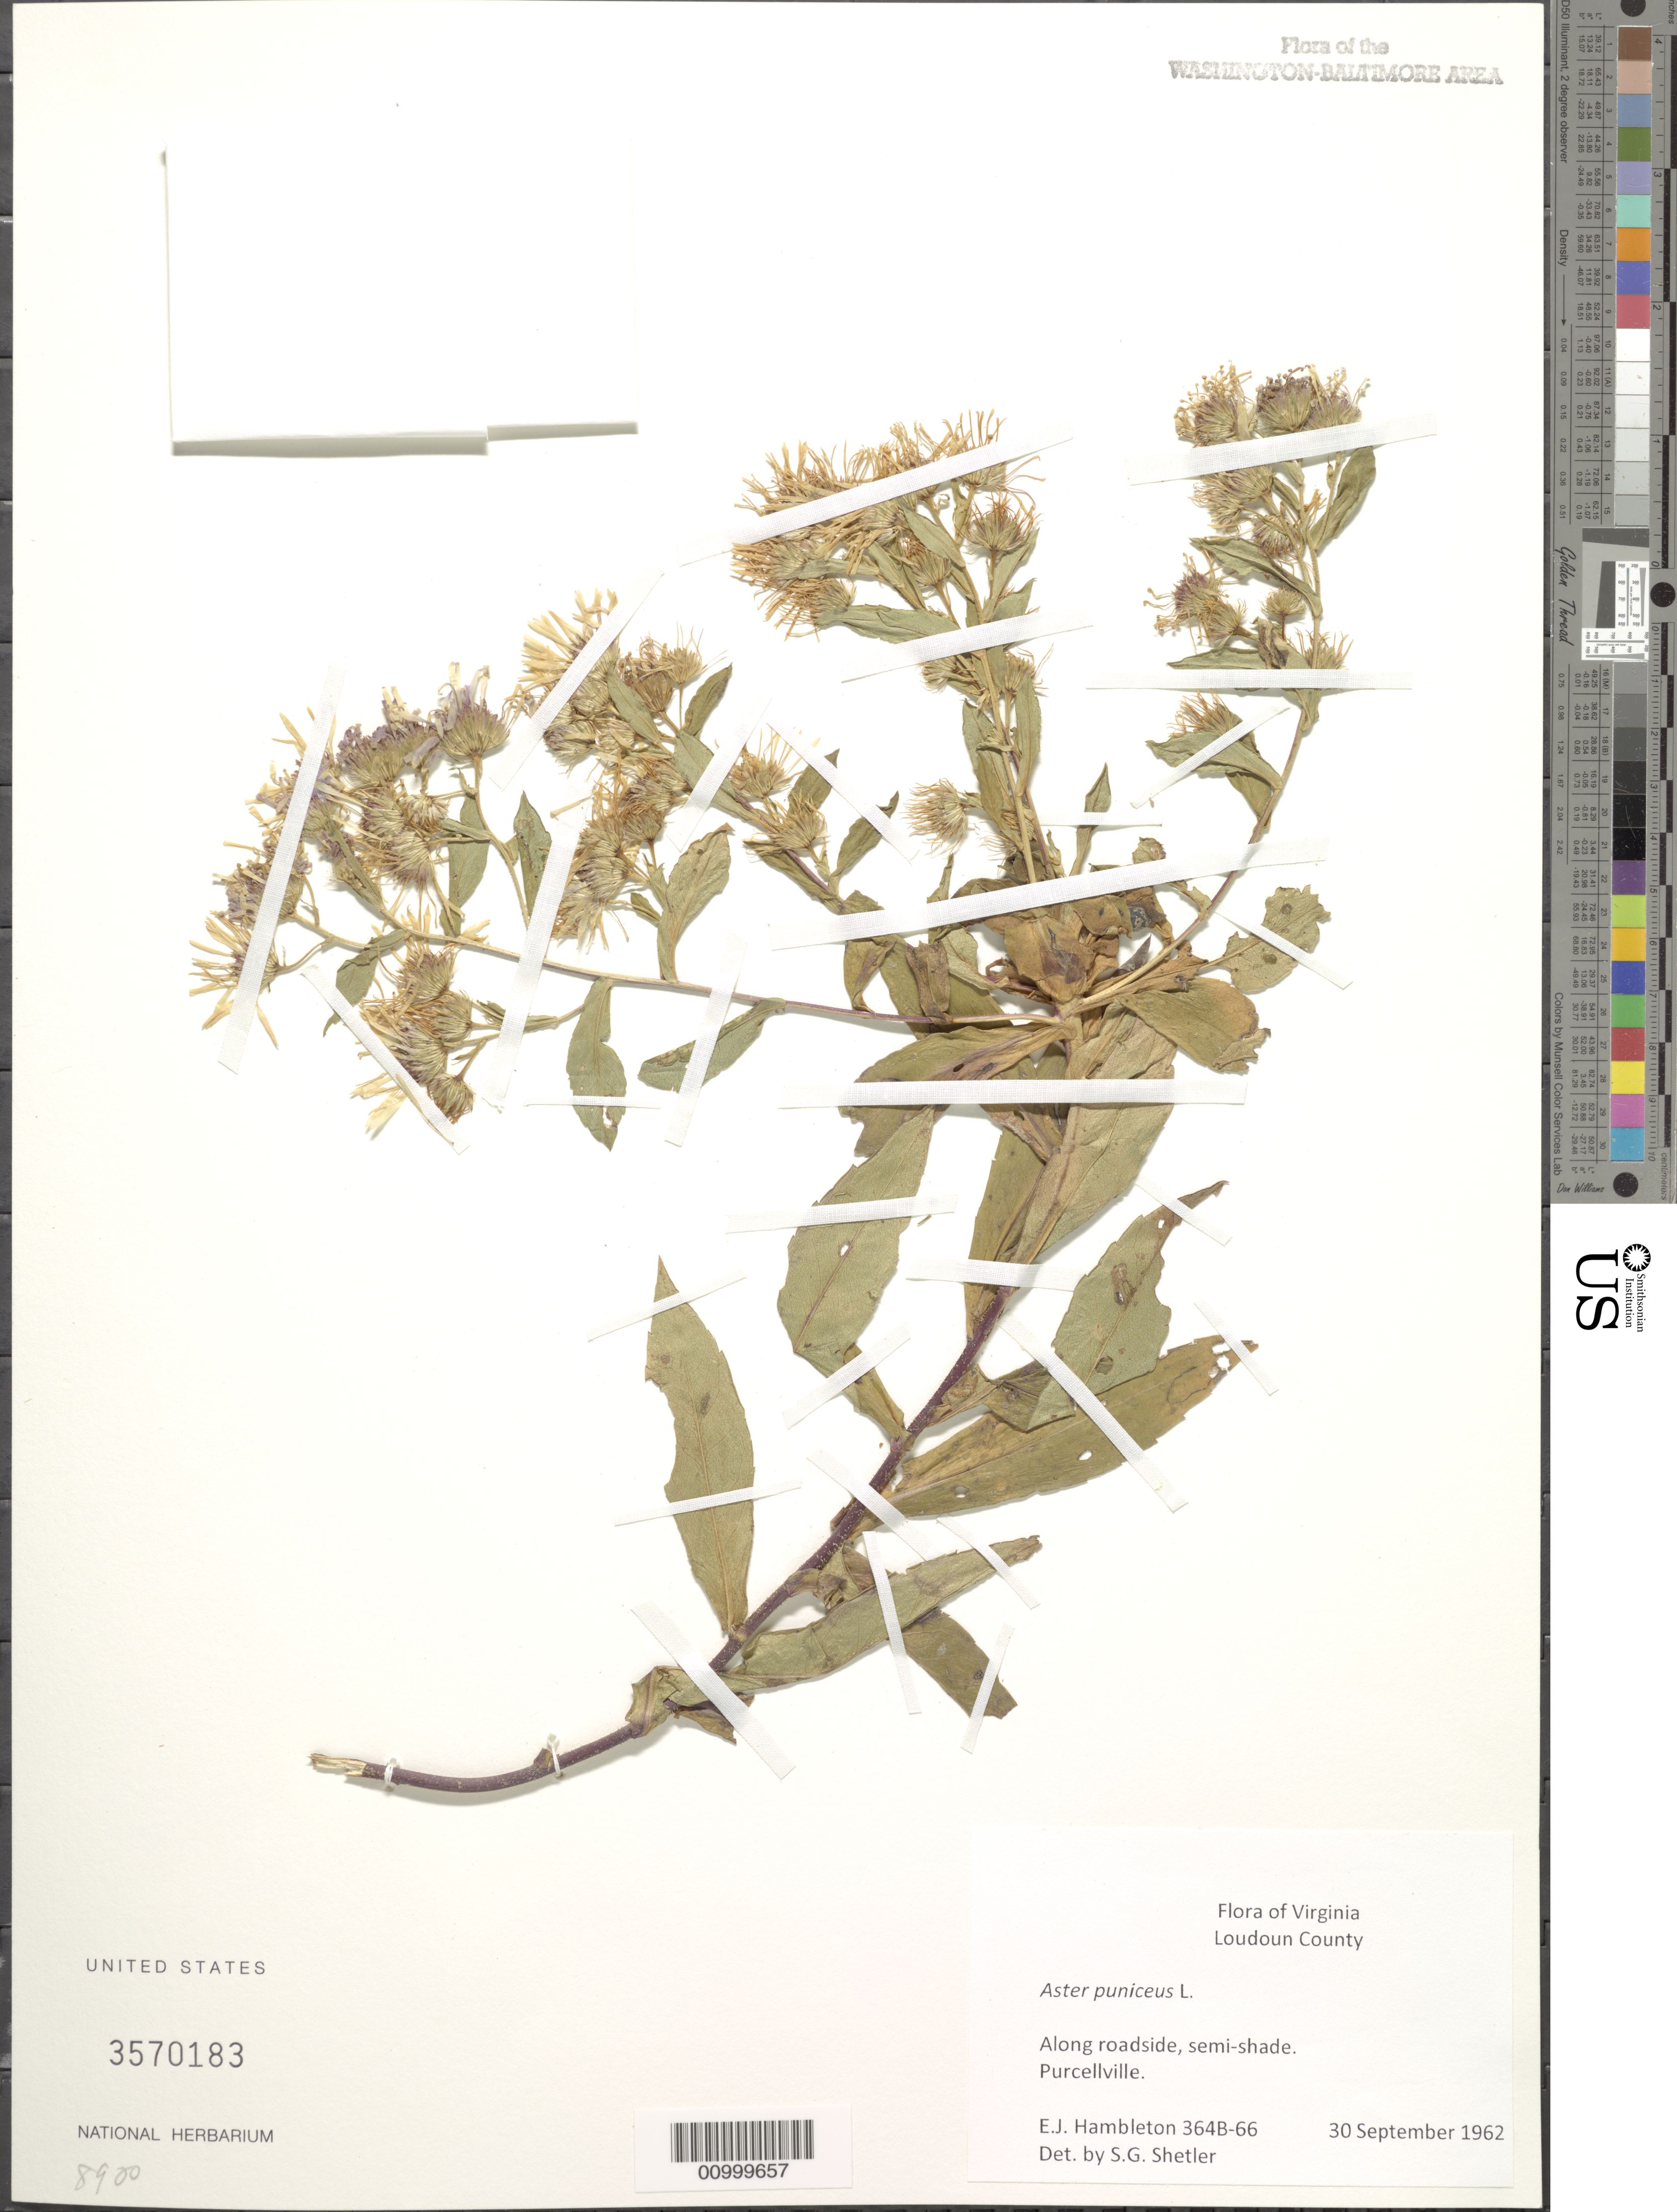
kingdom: Plantae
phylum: Tracheophyta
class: Magnoliopsida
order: Asterales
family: Asteraceae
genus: Symphyotrichum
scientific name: Symphyotrichum puniceum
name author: (L.) Á. Löve & D. Löve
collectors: E. Hambleton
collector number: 364B-66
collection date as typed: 30 September 1962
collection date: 1962-09-30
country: United States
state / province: Virginia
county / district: Loudoun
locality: Purcellville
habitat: Along roadside, semi-shade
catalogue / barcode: US 3570183